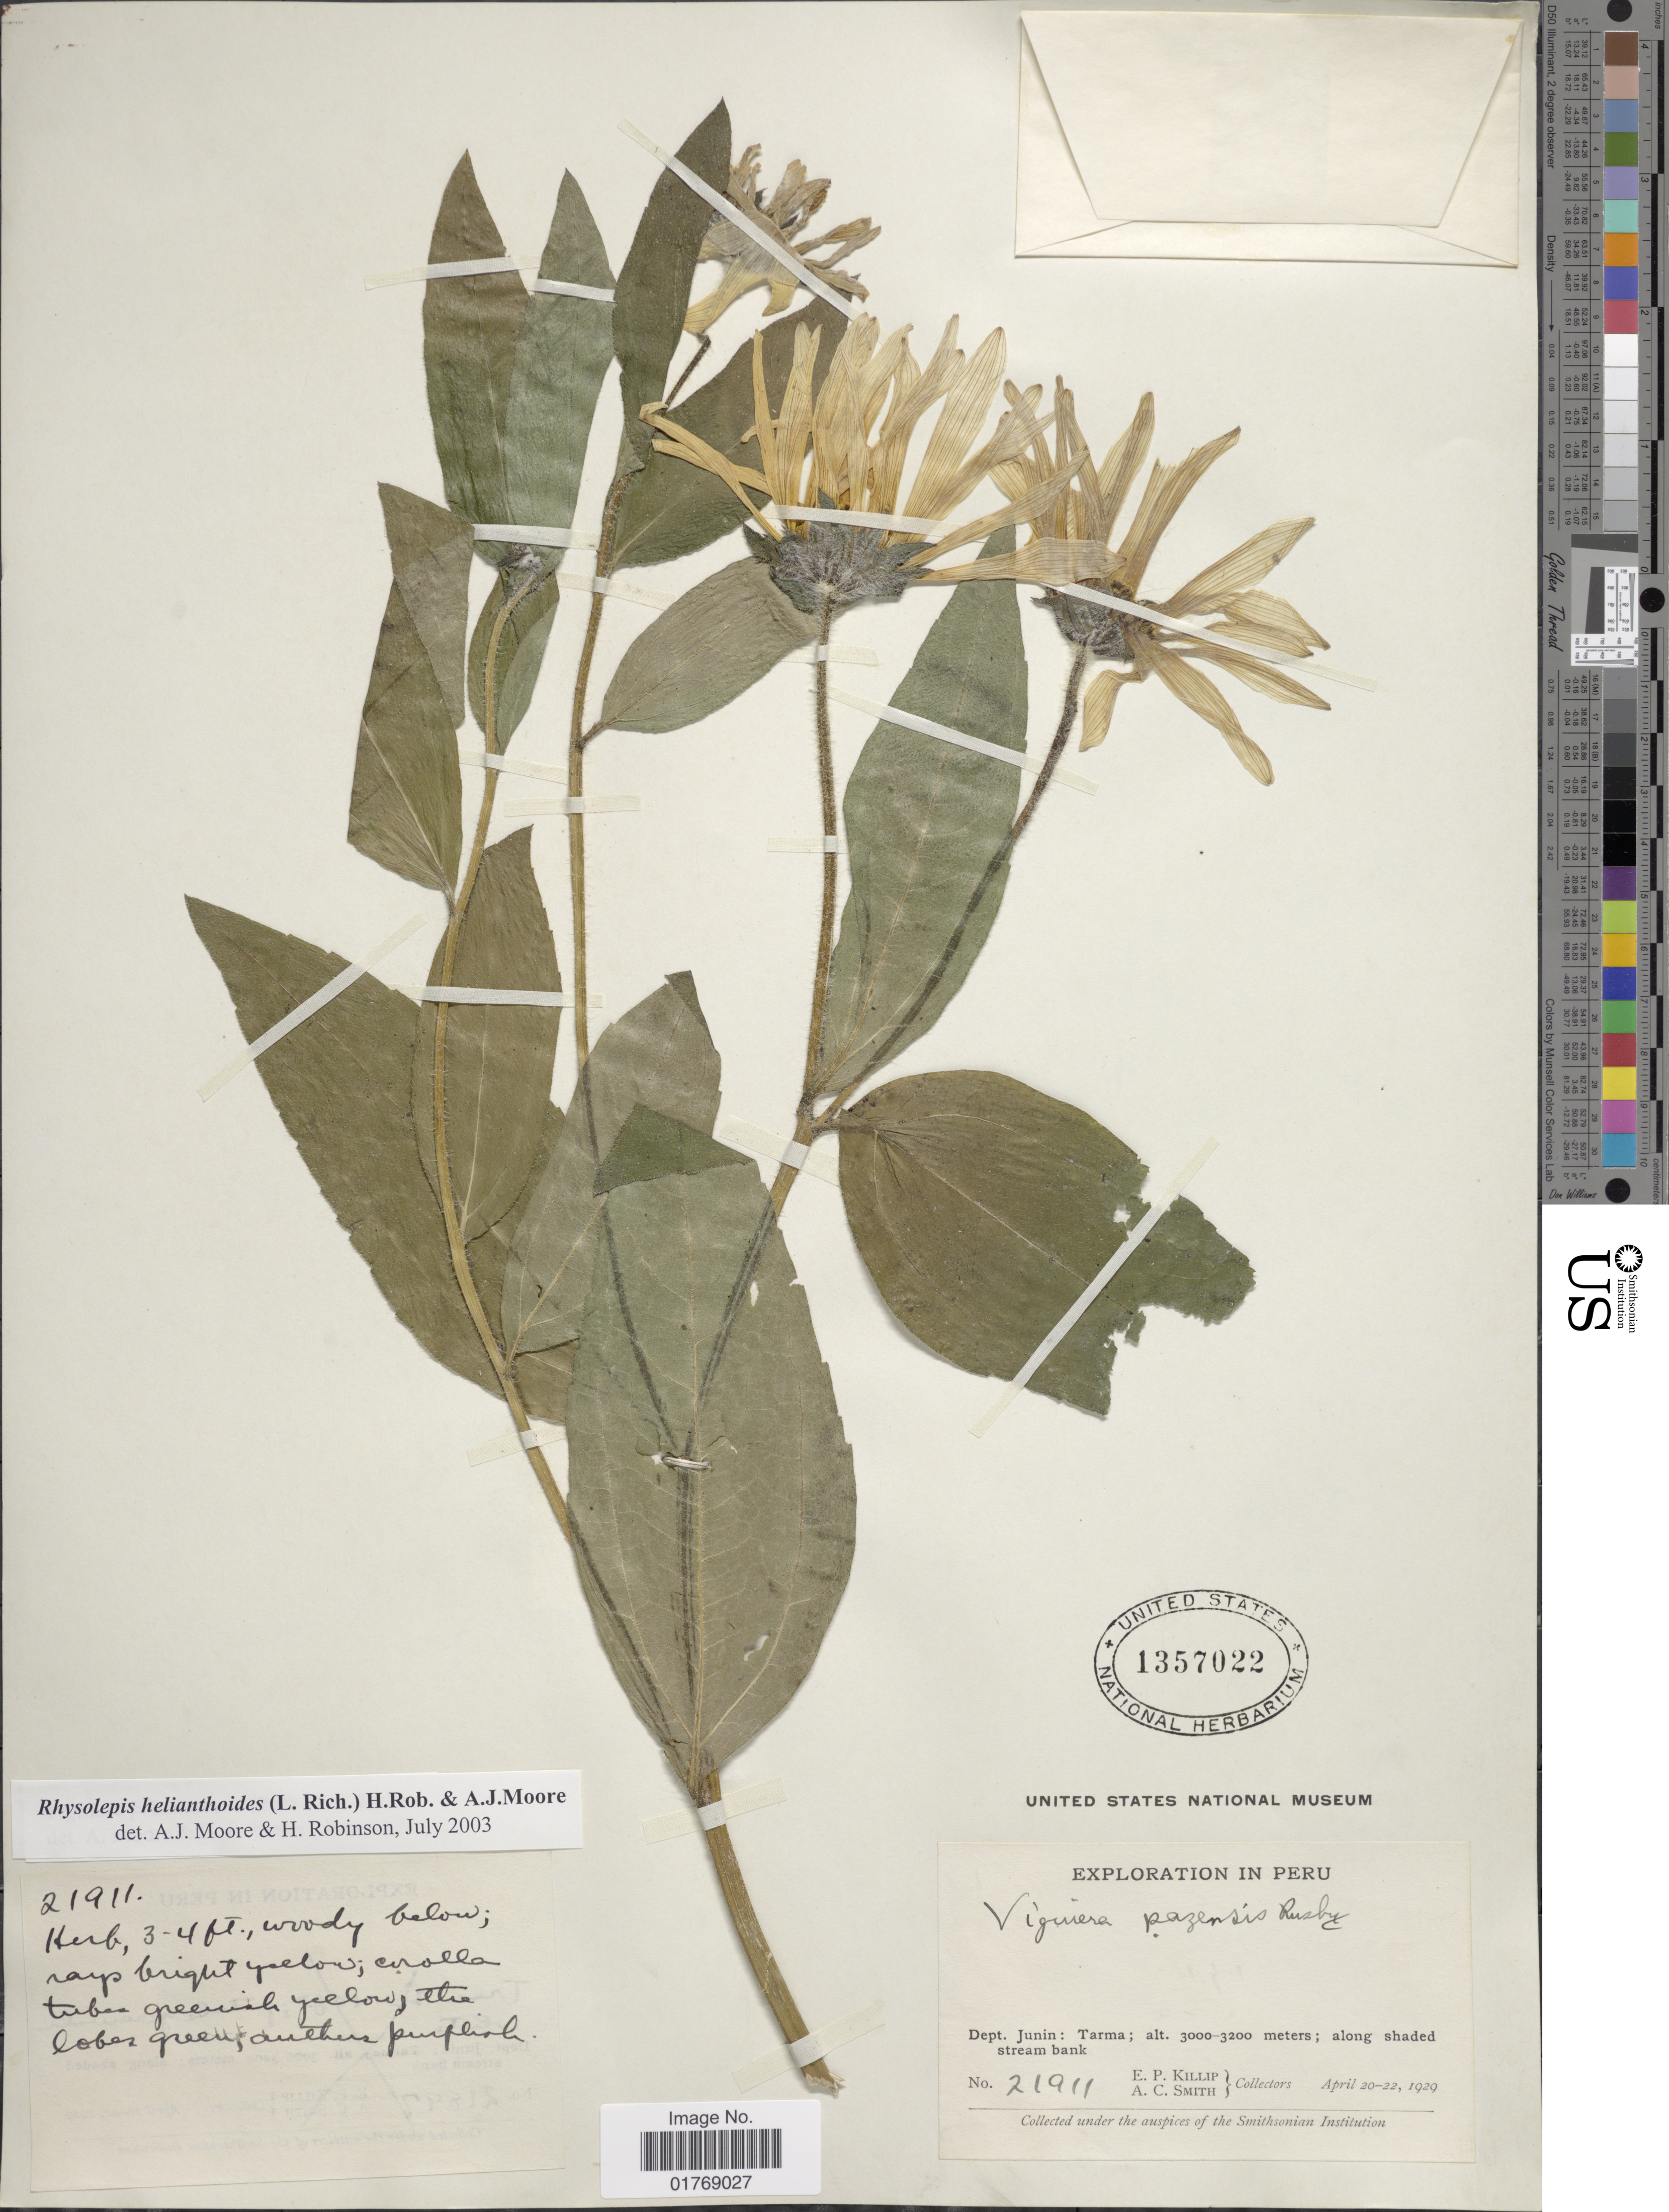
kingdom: Plantae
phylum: Tracheophyta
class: Magnoliopsida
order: Asterales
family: Asteraceae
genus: Viguiera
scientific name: Viguiera procumbens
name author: (Pers.) S.F. Blake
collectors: E. P. Killip & A. C. Smith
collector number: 21911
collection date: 1929-04-20/1929-04-22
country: Peru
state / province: Junín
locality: Dept. Junin: Tarma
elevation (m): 3000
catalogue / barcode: US 1357022